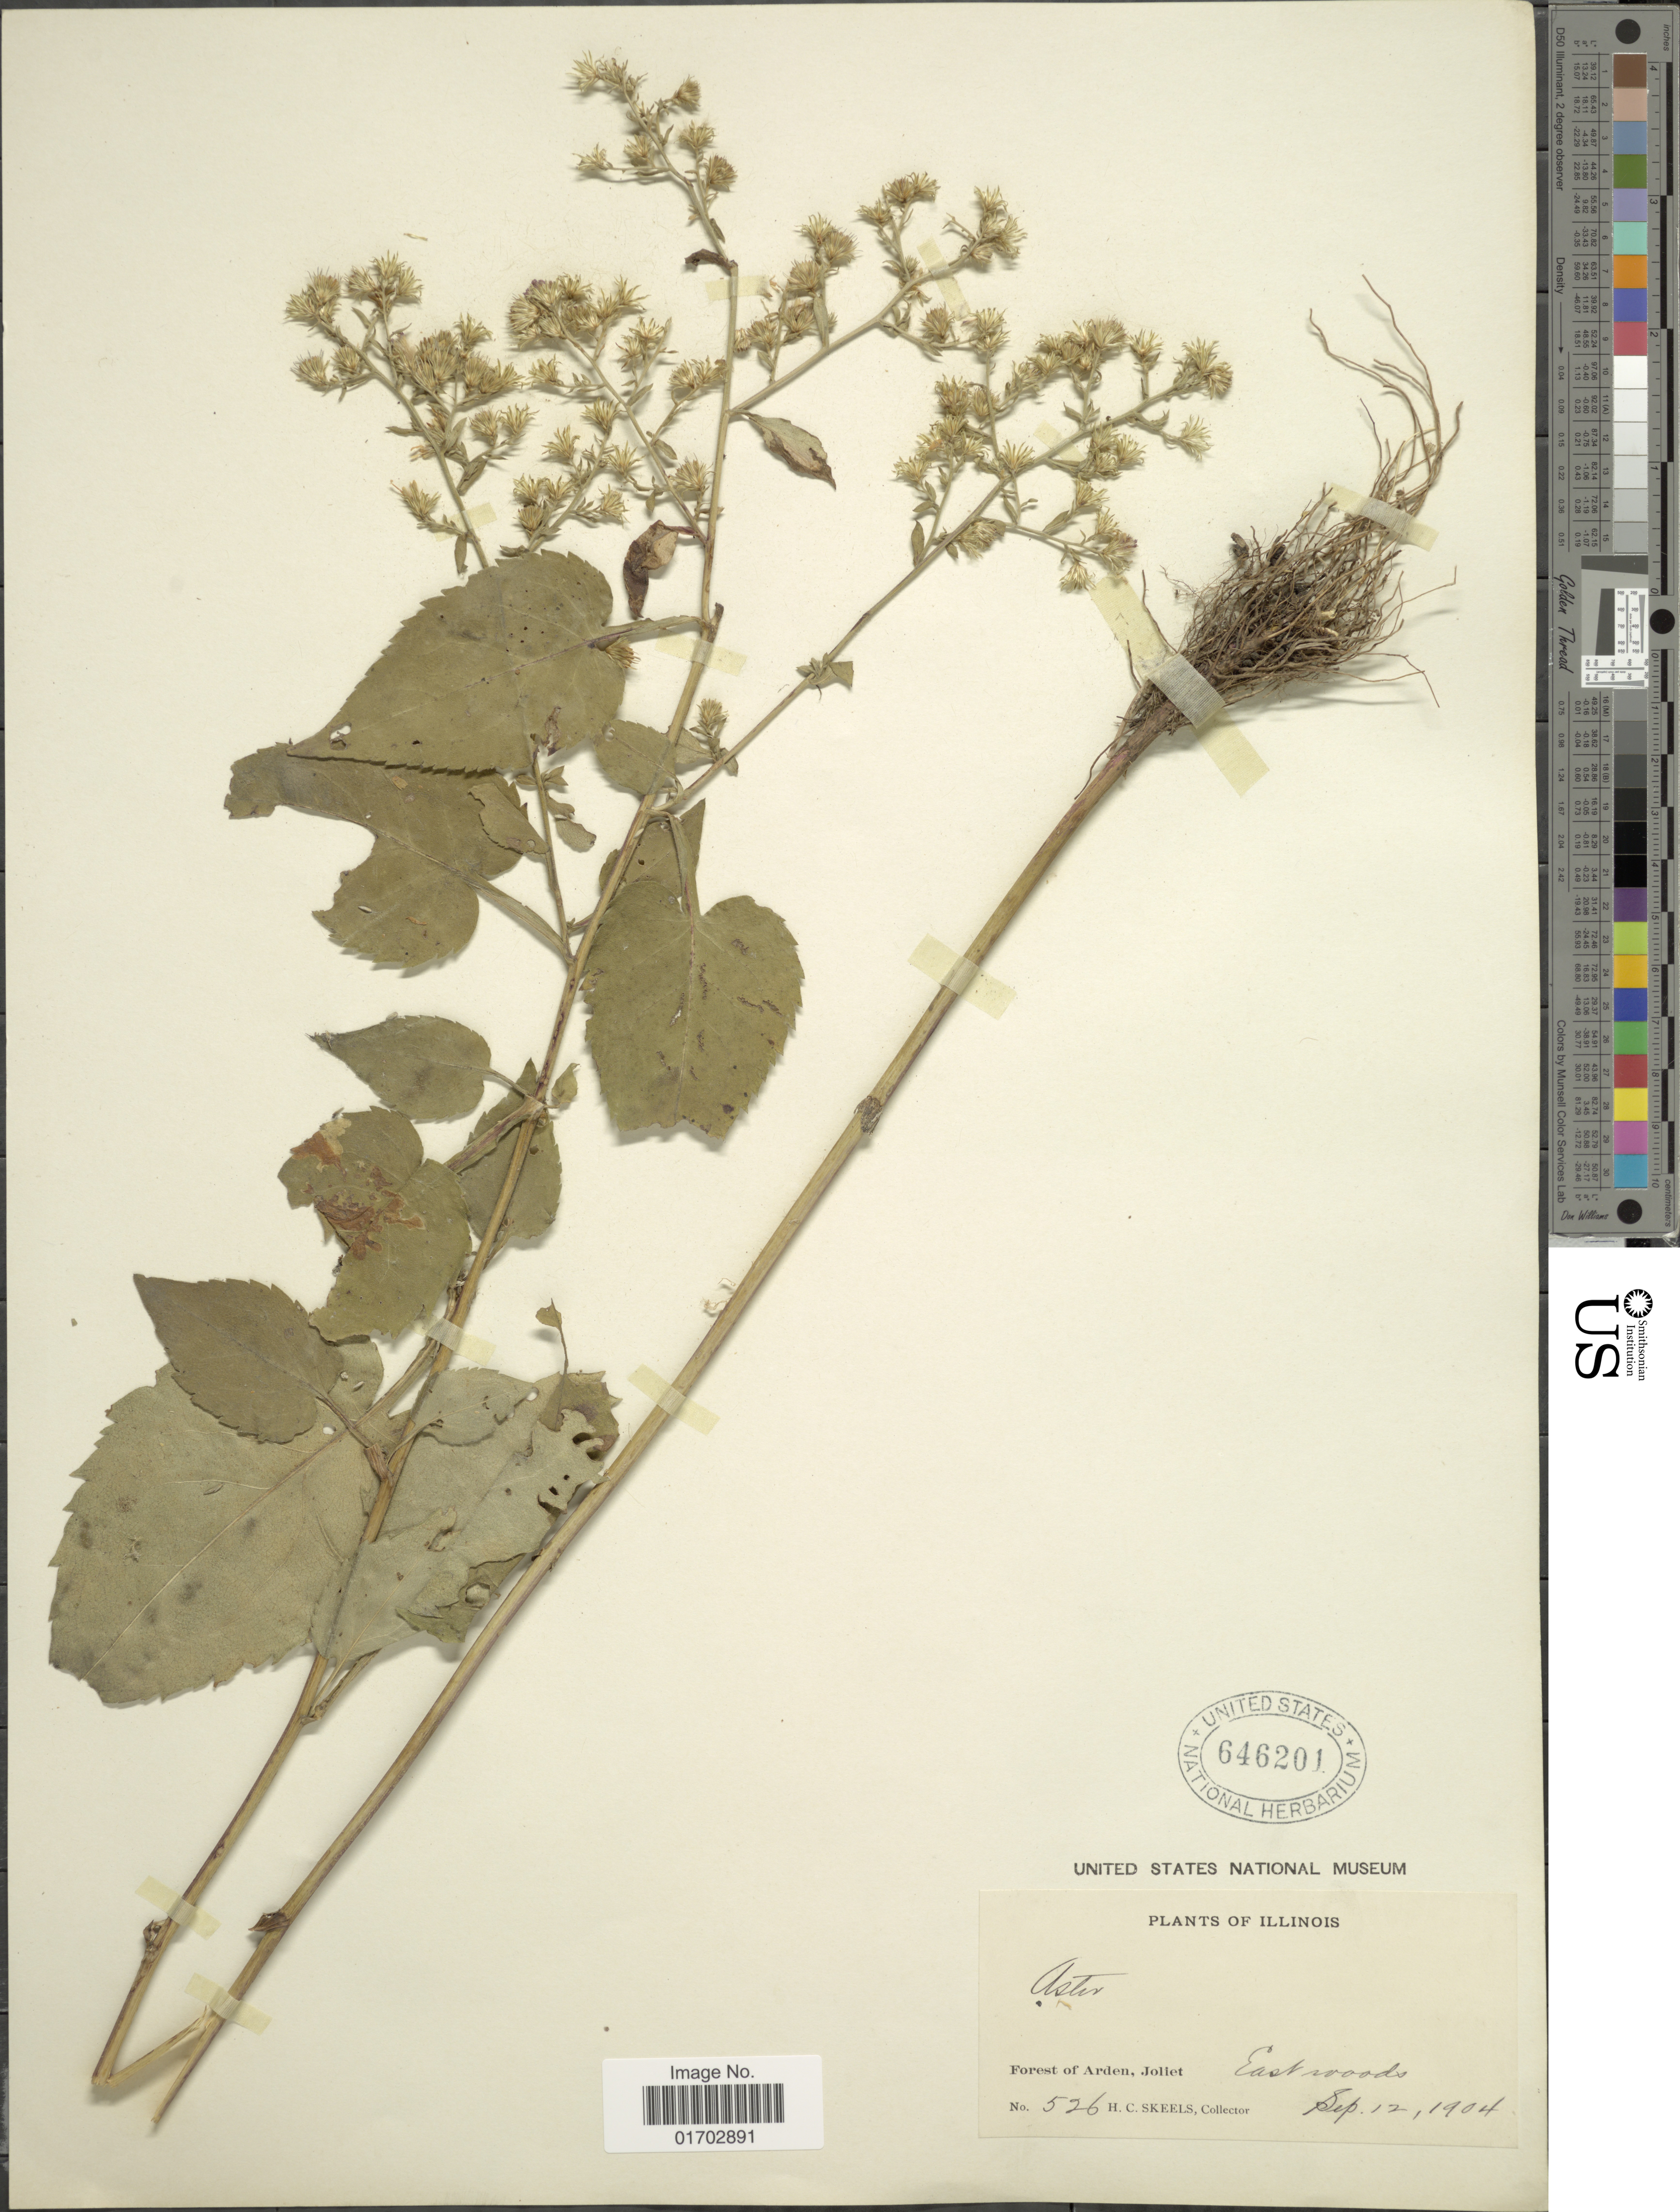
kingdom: Plantae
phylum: Tracheophyta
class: Magnoliopsida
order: Asterales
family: Asteraceae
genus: Symphyotrichum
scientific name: Symphyotrichum sagittifolium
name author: (Wedem. ex Willd.) G.L. Nesom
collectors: H. Skeels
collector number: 526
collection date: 1904-09-12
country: United States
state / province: Illinois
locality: Forest of Arden, Joliet, East Woods.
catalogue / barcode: US 646201